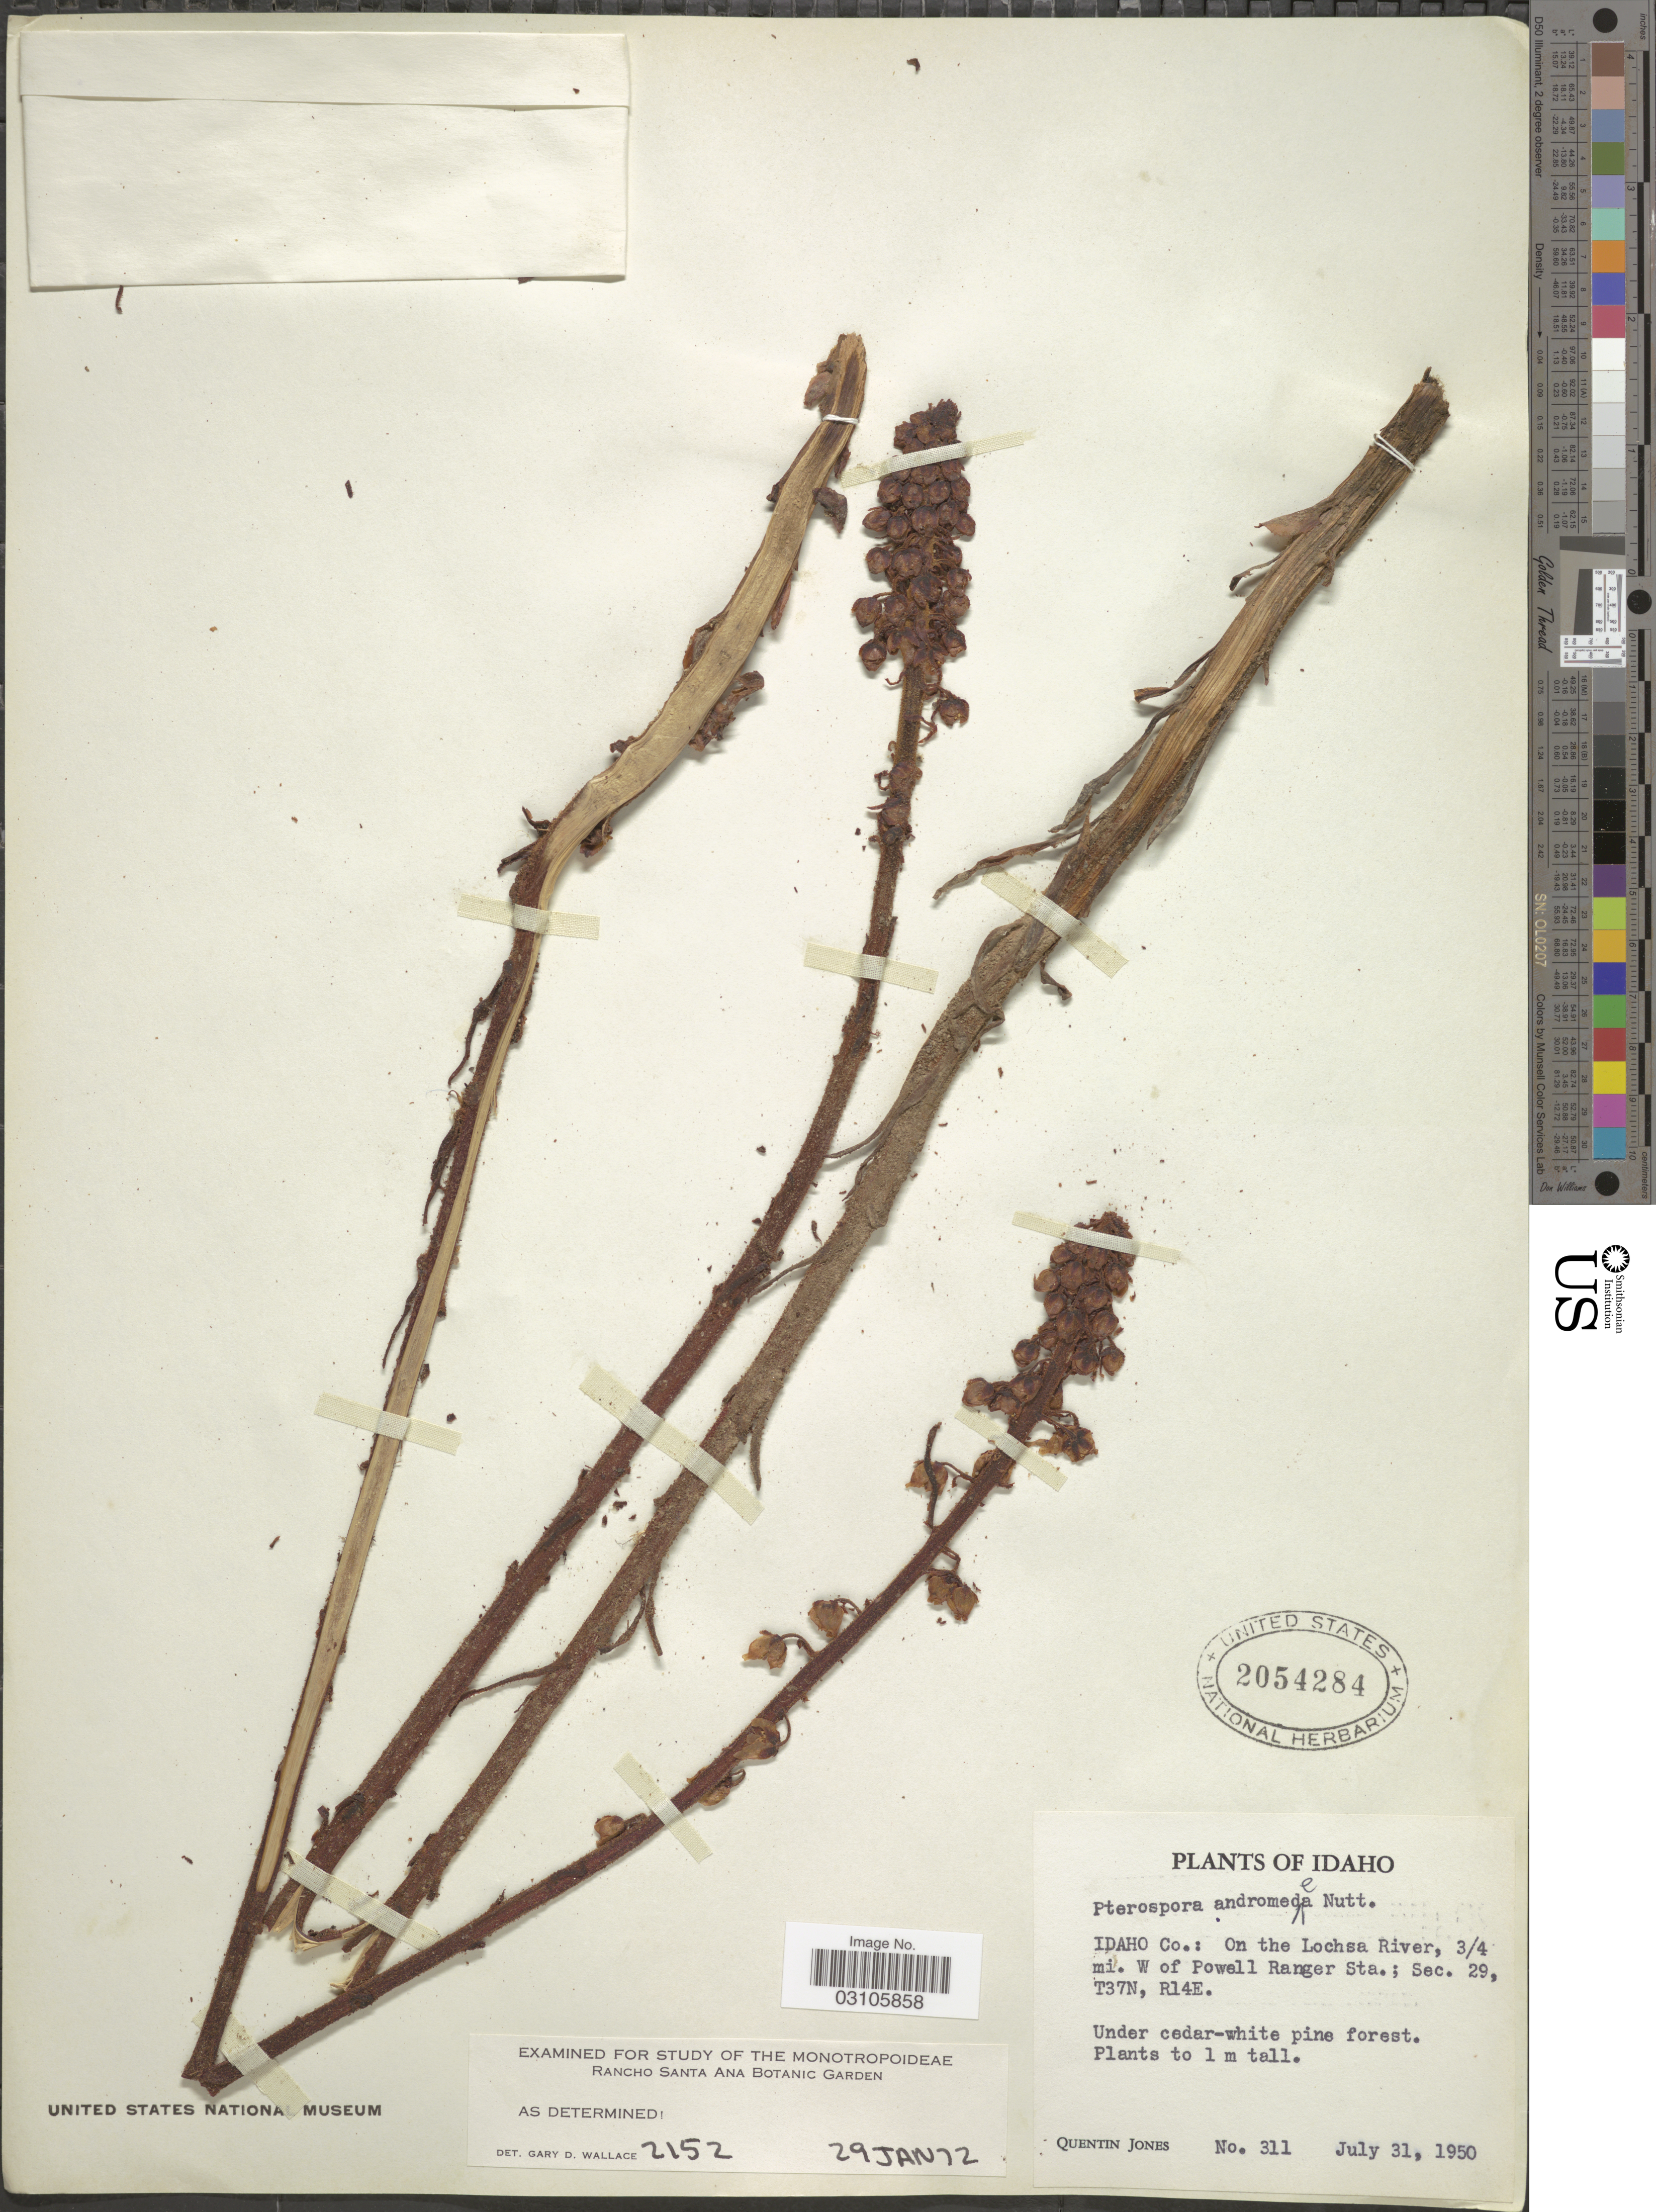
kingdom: Plantae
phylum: Tracheophyta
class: Magnoliopsida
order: Ericales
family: Ericaceae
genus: Pterospora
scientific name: Pterospora andromedea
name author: Nutt.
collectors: Q. Jones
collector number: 311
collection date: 1950-07-31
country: United States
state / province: Idaho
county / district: Idaho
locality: On the Lochsa River, 3/4 mi. W of Powell Ranger Sta.; Sec. 29, T37N, R14E.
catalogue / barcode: US 2054284